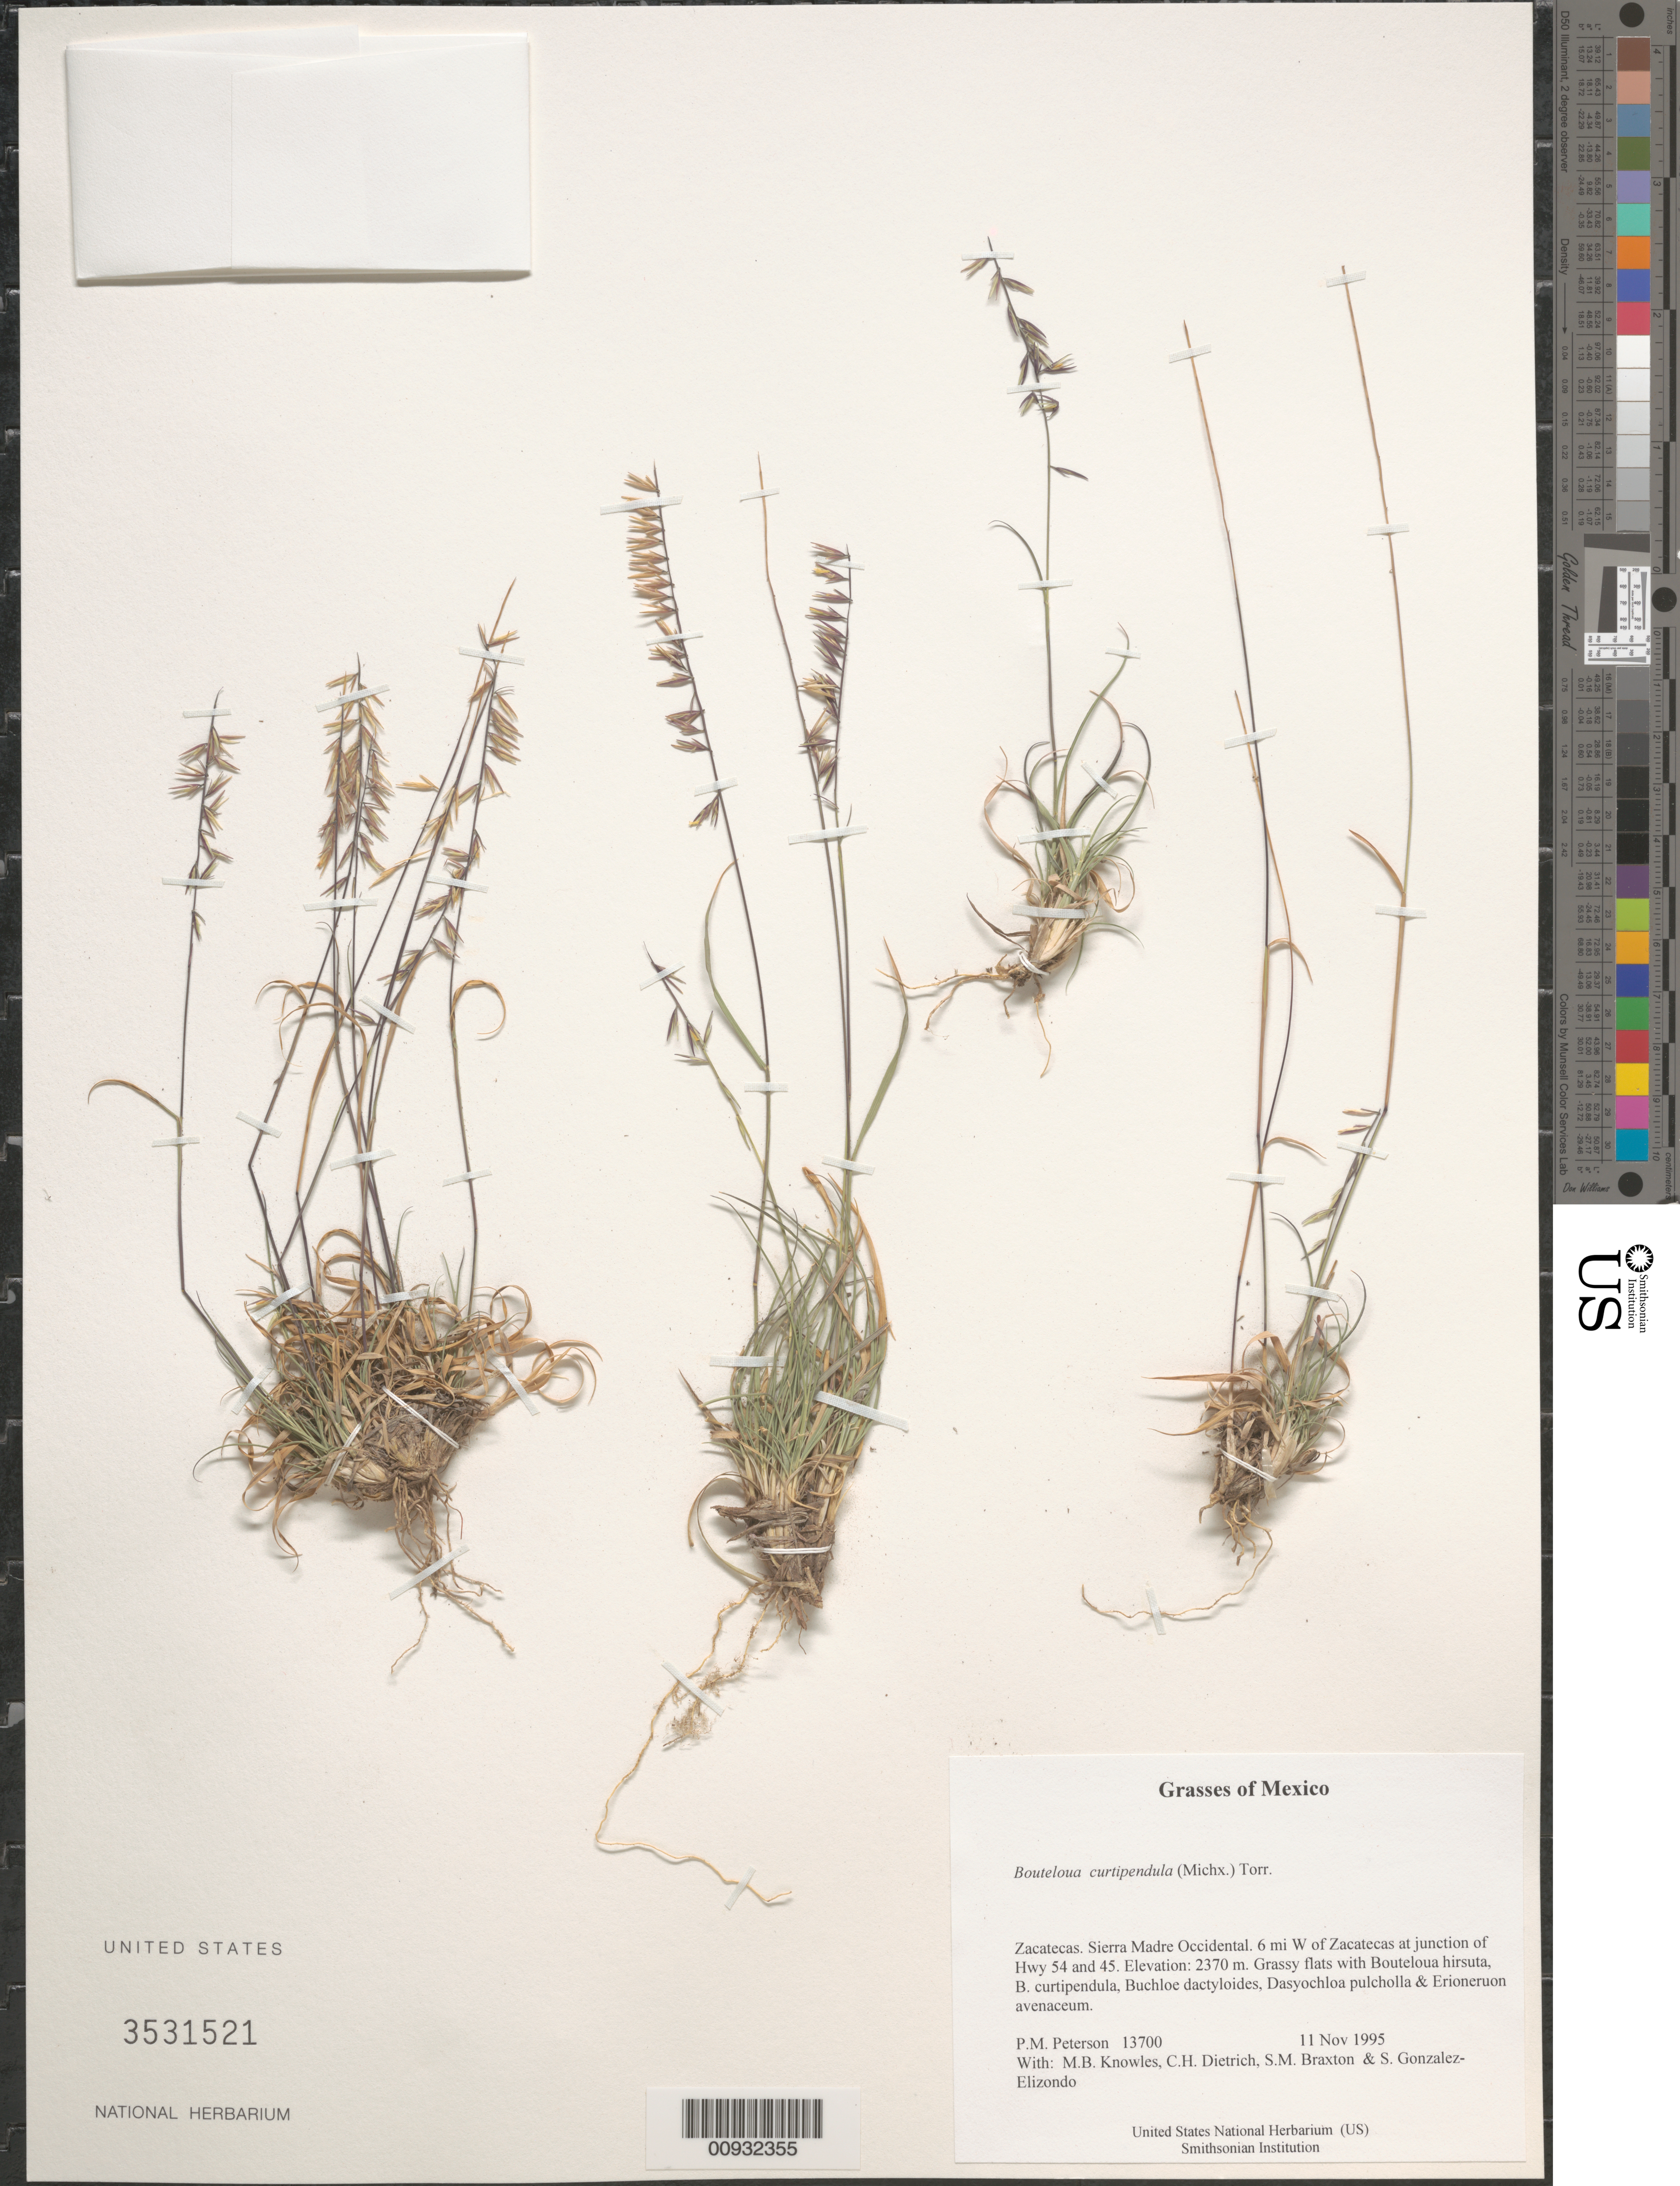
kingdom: Plantae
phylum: Tracheophyta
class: Liliopsida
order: Poales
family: Poaceae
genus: Bouteloua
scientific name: Bouteloua curtipendula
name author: (Michx.) Torr.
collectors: P. M. Peterson, M. B. Knowles, C. Dietrich, S. Braxton & M. S. González-Elizondo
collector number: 13700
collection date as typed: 11 Nov 1995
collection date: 1995-11-11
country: Mexico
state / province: Zacatecas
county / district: Sierra Madre Occidental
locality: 6 mi W of Zacatecas at junction of Hwy 54 and 45.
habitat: Grassy flats with Bouteloua hirsuta, B. curtipendula, Buchloe dactyloides, Dasyochloa pulcholla & Erioneruon avenaceum.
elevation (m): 2370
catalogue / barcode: US 3531521